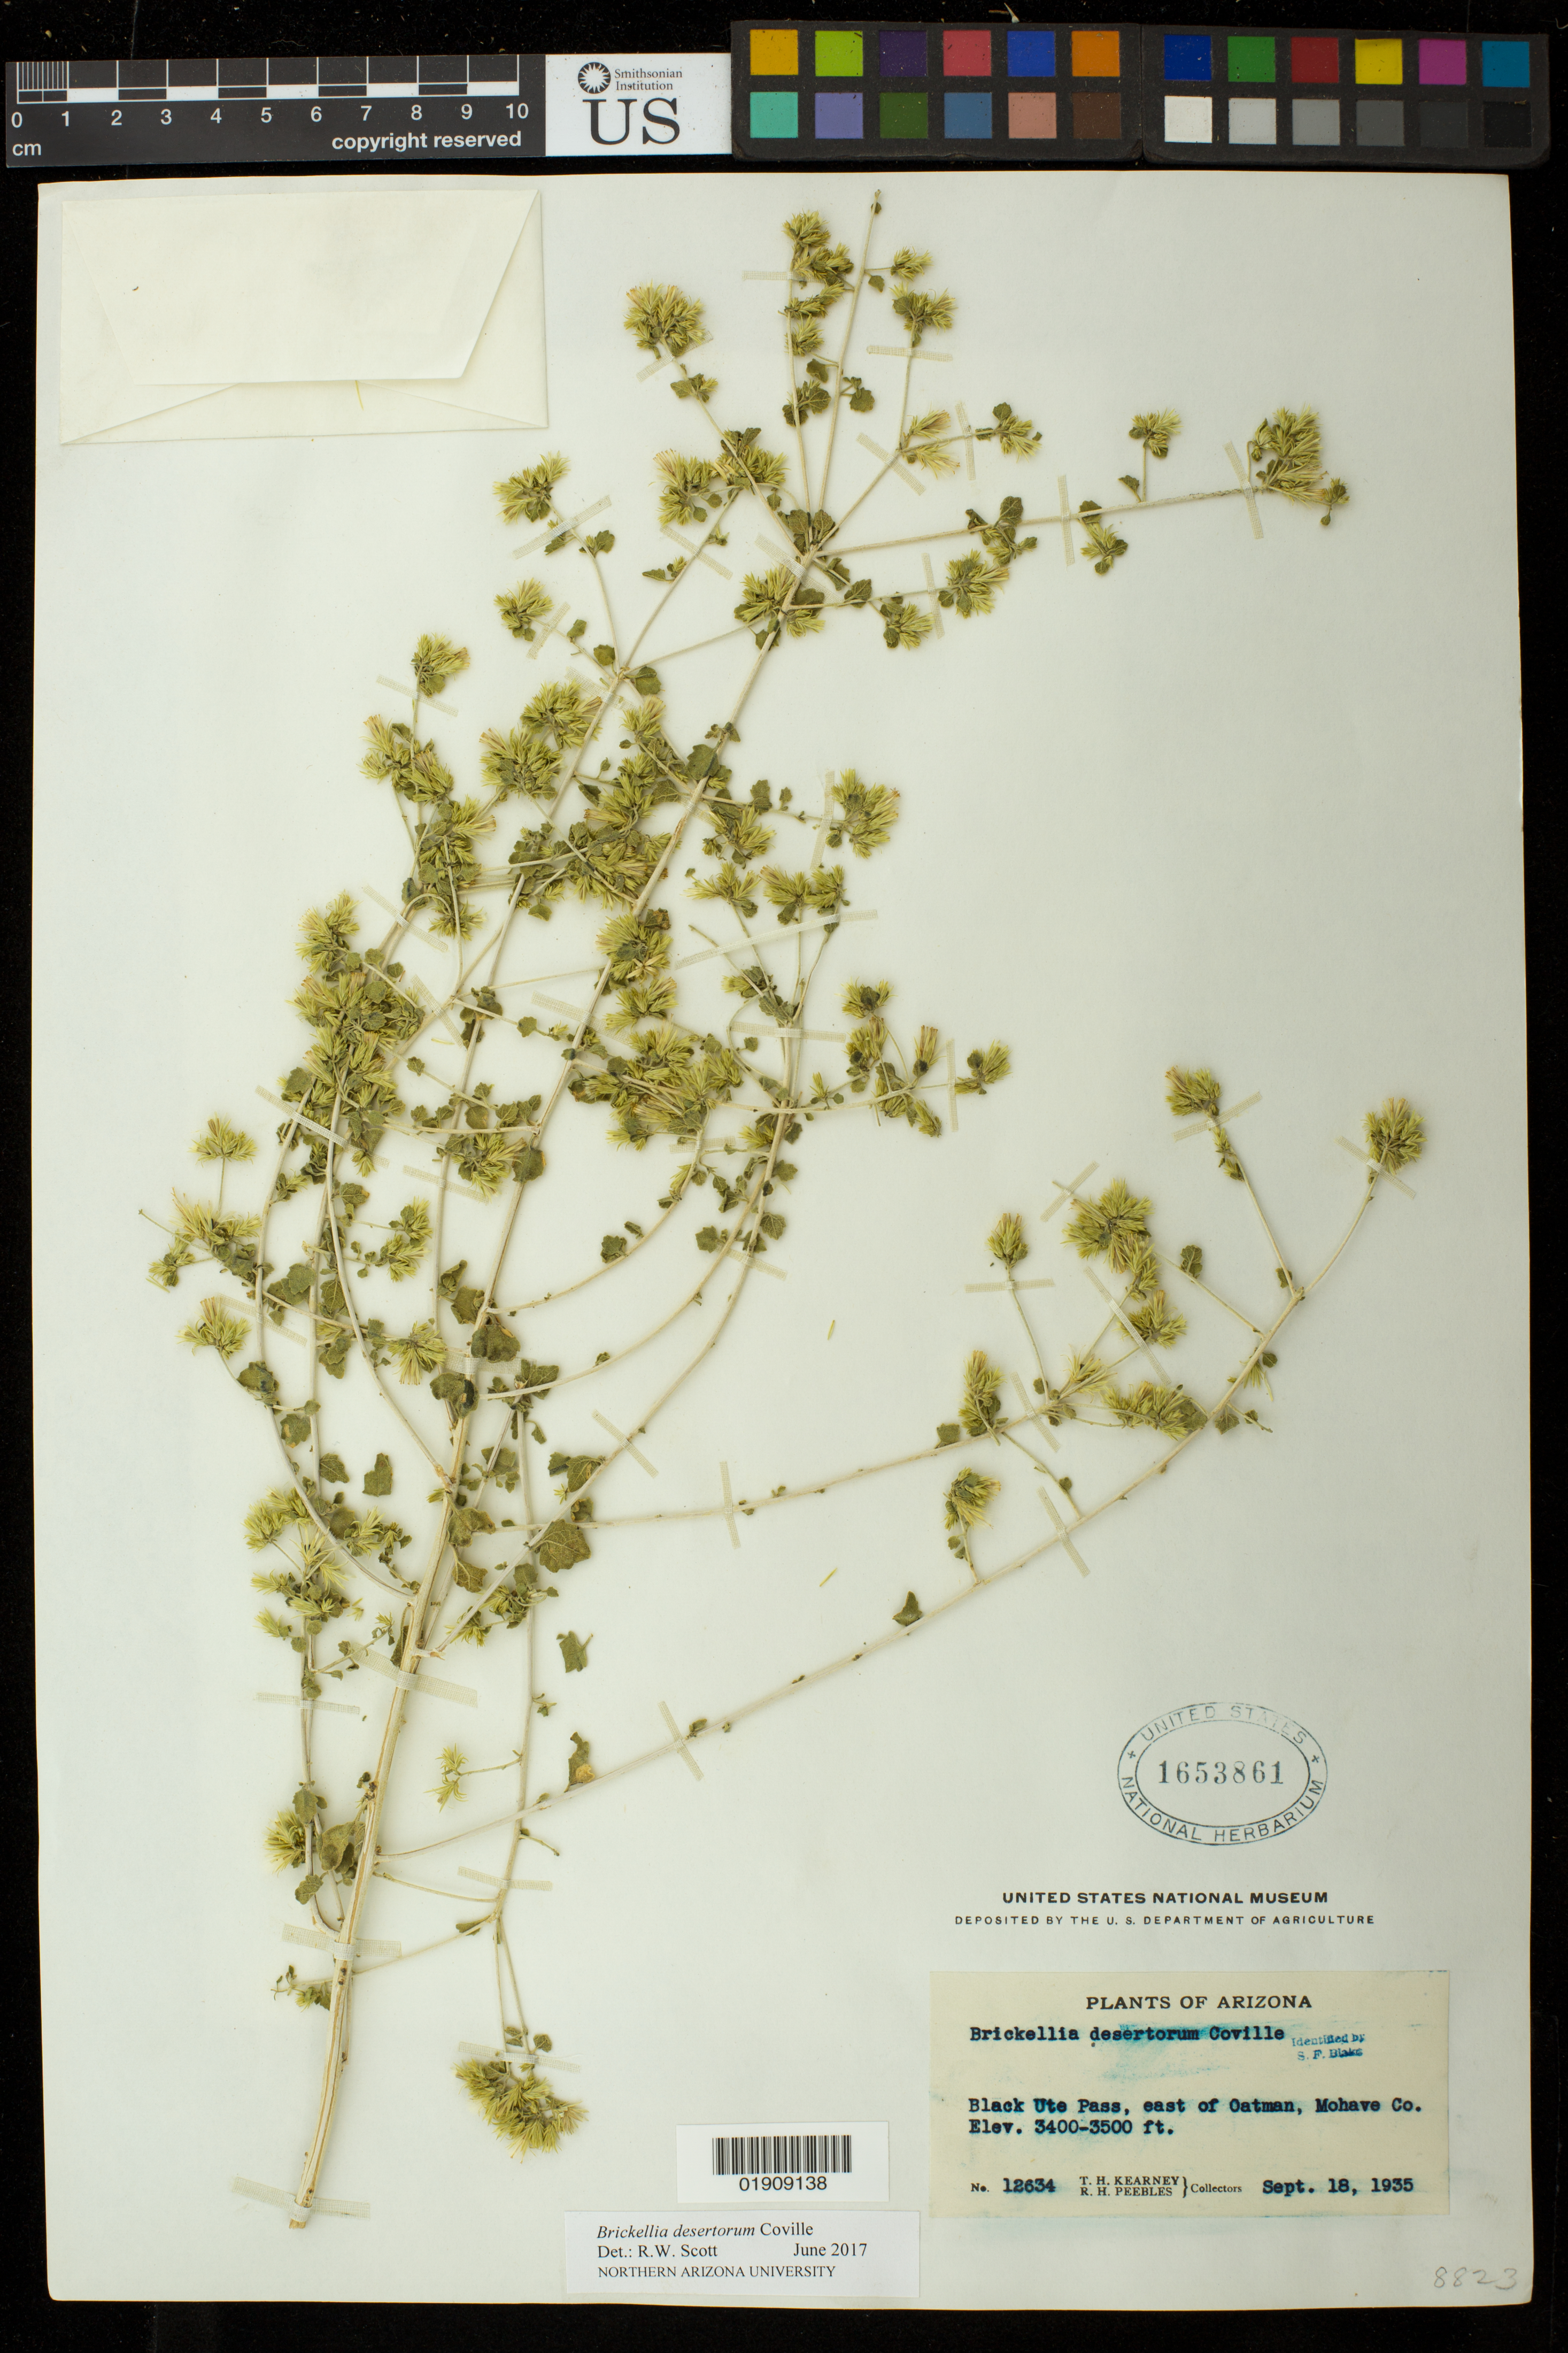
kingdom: Plantae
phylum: Tracheophyta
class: Magnoliopsida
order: Asterales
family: Asteraceae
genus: Brickellia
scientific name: Brickellia desertorum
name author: Coville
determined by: Scott, Randall W., (ASC), Northern Arizona University (UNITED STATES)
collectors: T. H. Kearney & R. H. Peebles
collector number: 12634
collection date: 1935-09-18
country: United States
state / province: Arizona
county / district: Mohave Co.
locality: Black Ute Pass, E of Oatman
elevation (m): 1036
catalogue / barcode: US 1653861